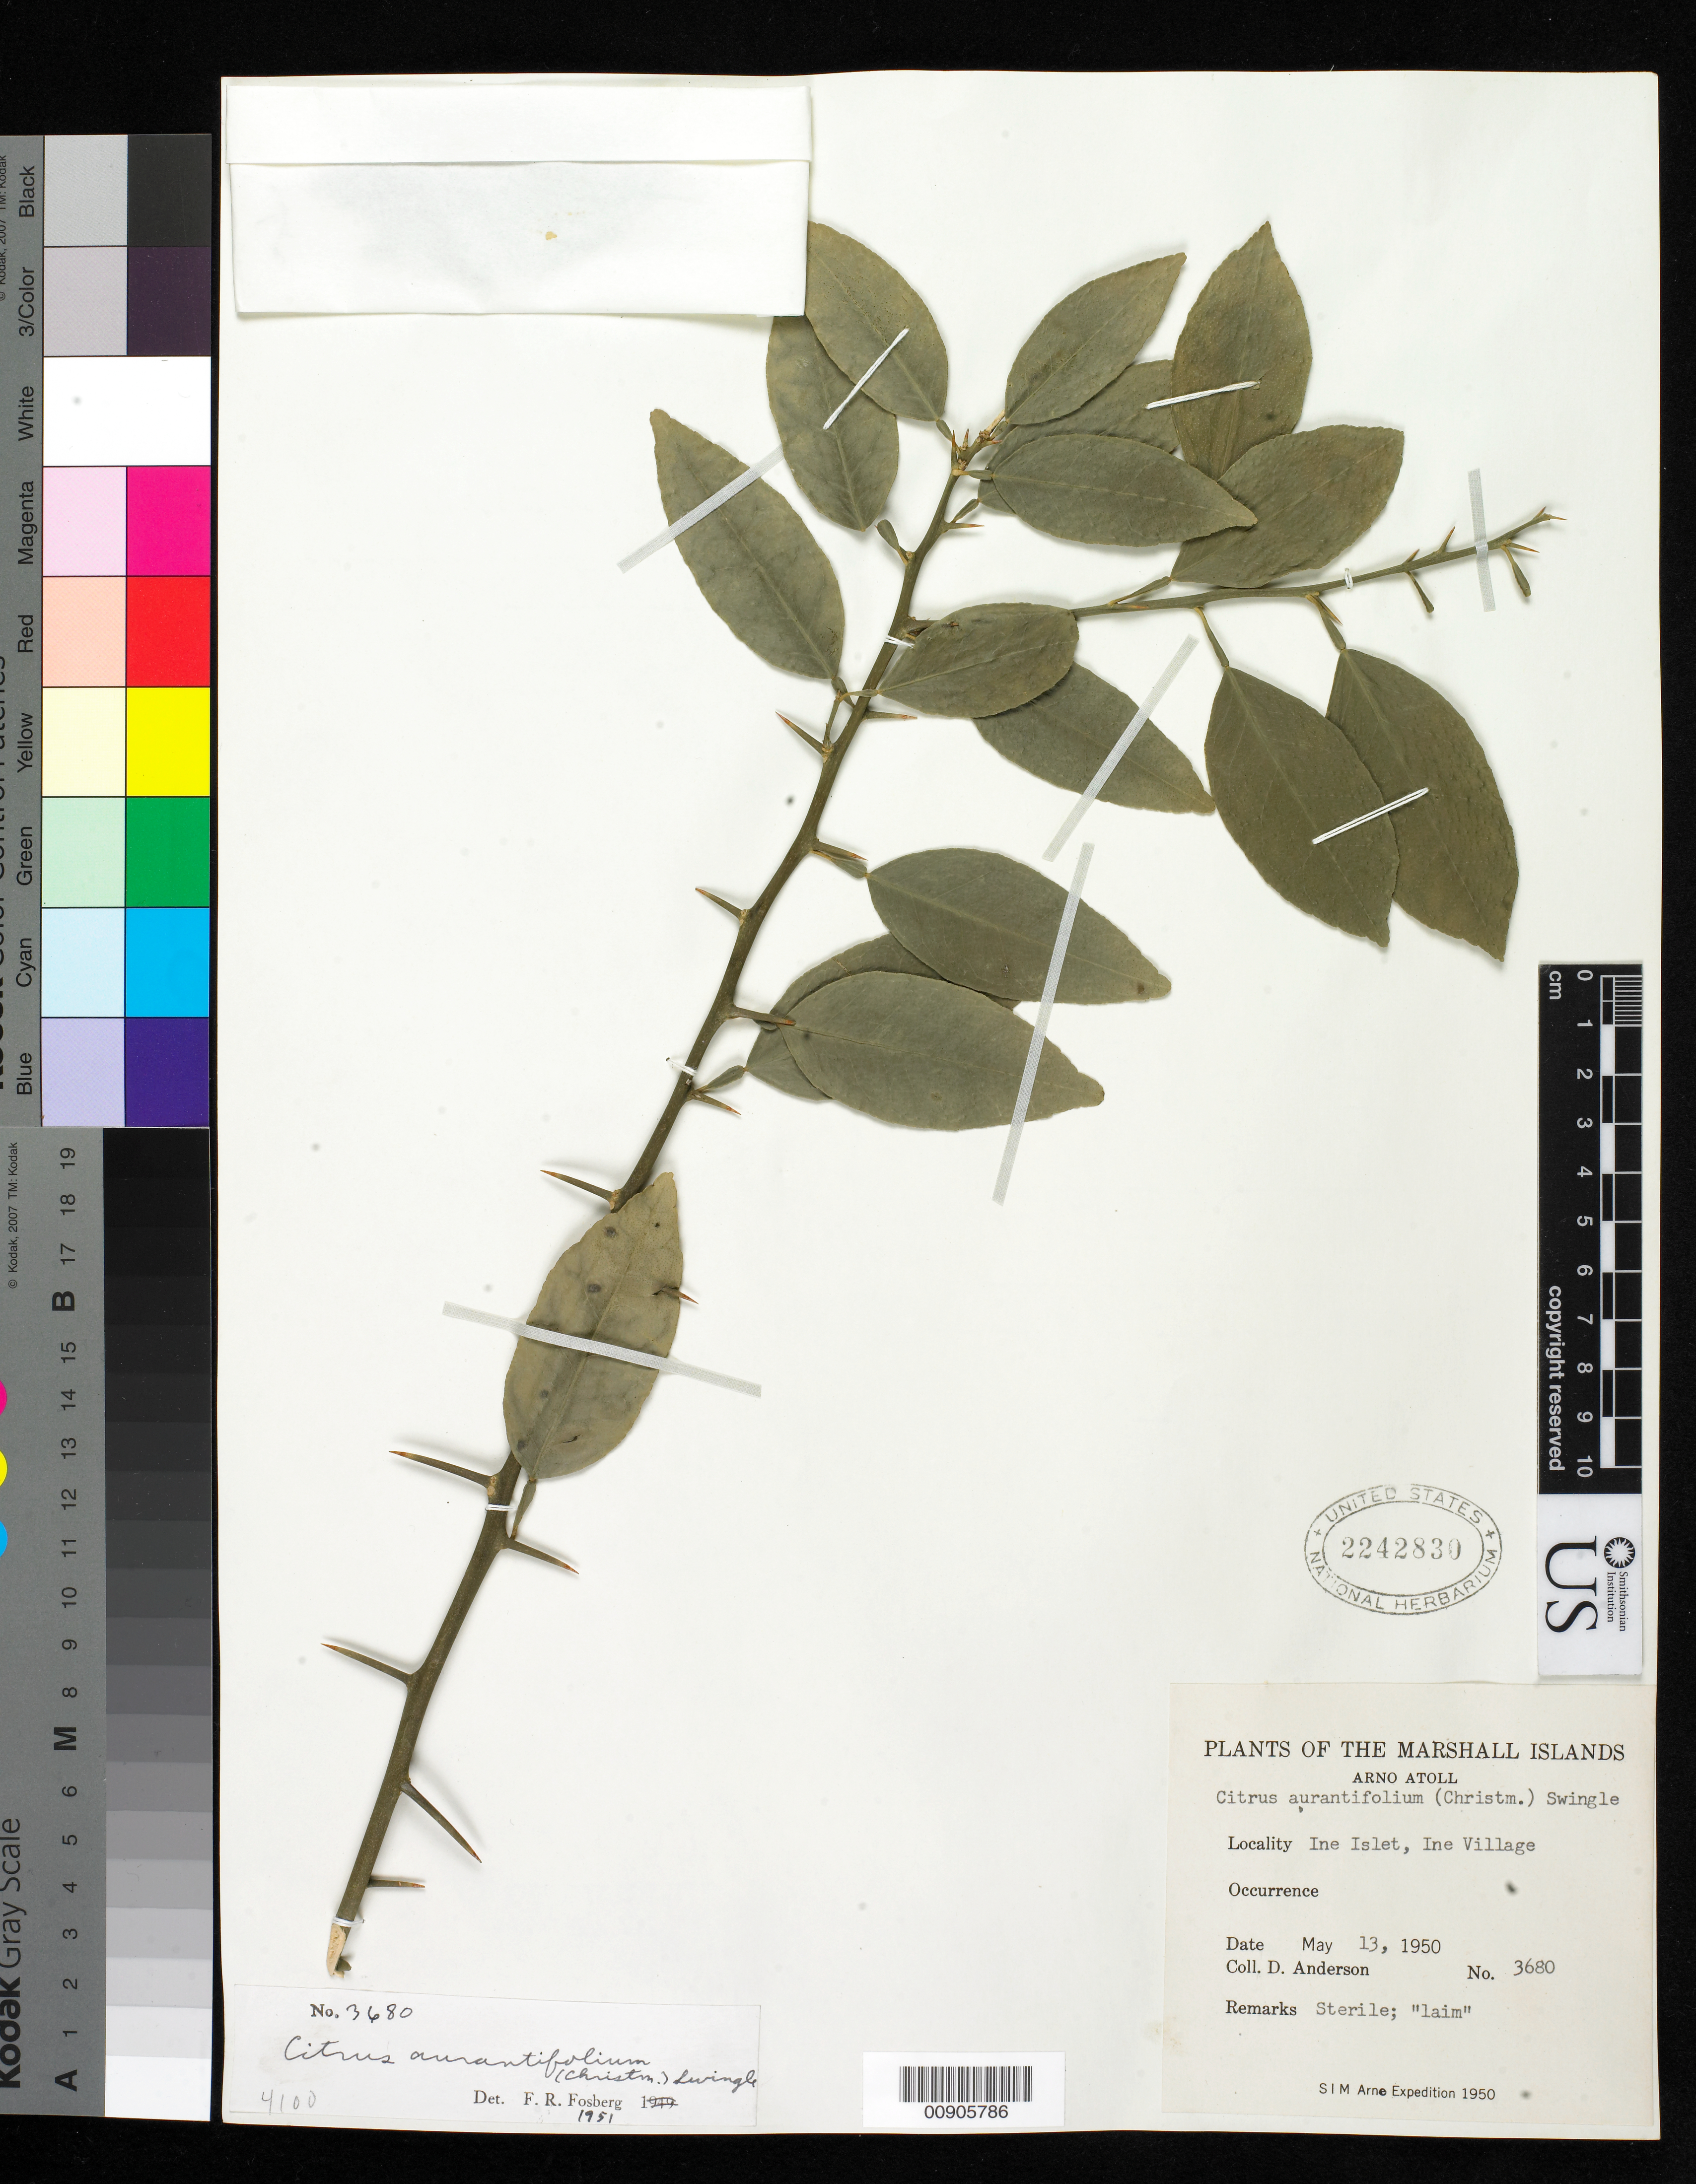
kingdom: Plantae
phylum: Tracheophyta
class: Magnoliopsida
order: Sapindales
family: Rutaceae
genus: Citrus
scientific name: Citrus x aurantifolia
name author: (Christm.) Swingle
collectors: D. Anderson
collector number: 3680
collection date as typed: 13 May 1950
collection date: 1950-05-13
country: Marshall Islands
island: Arno Atoll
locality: Ine Islet, Ine Village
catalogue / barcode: US 2242830